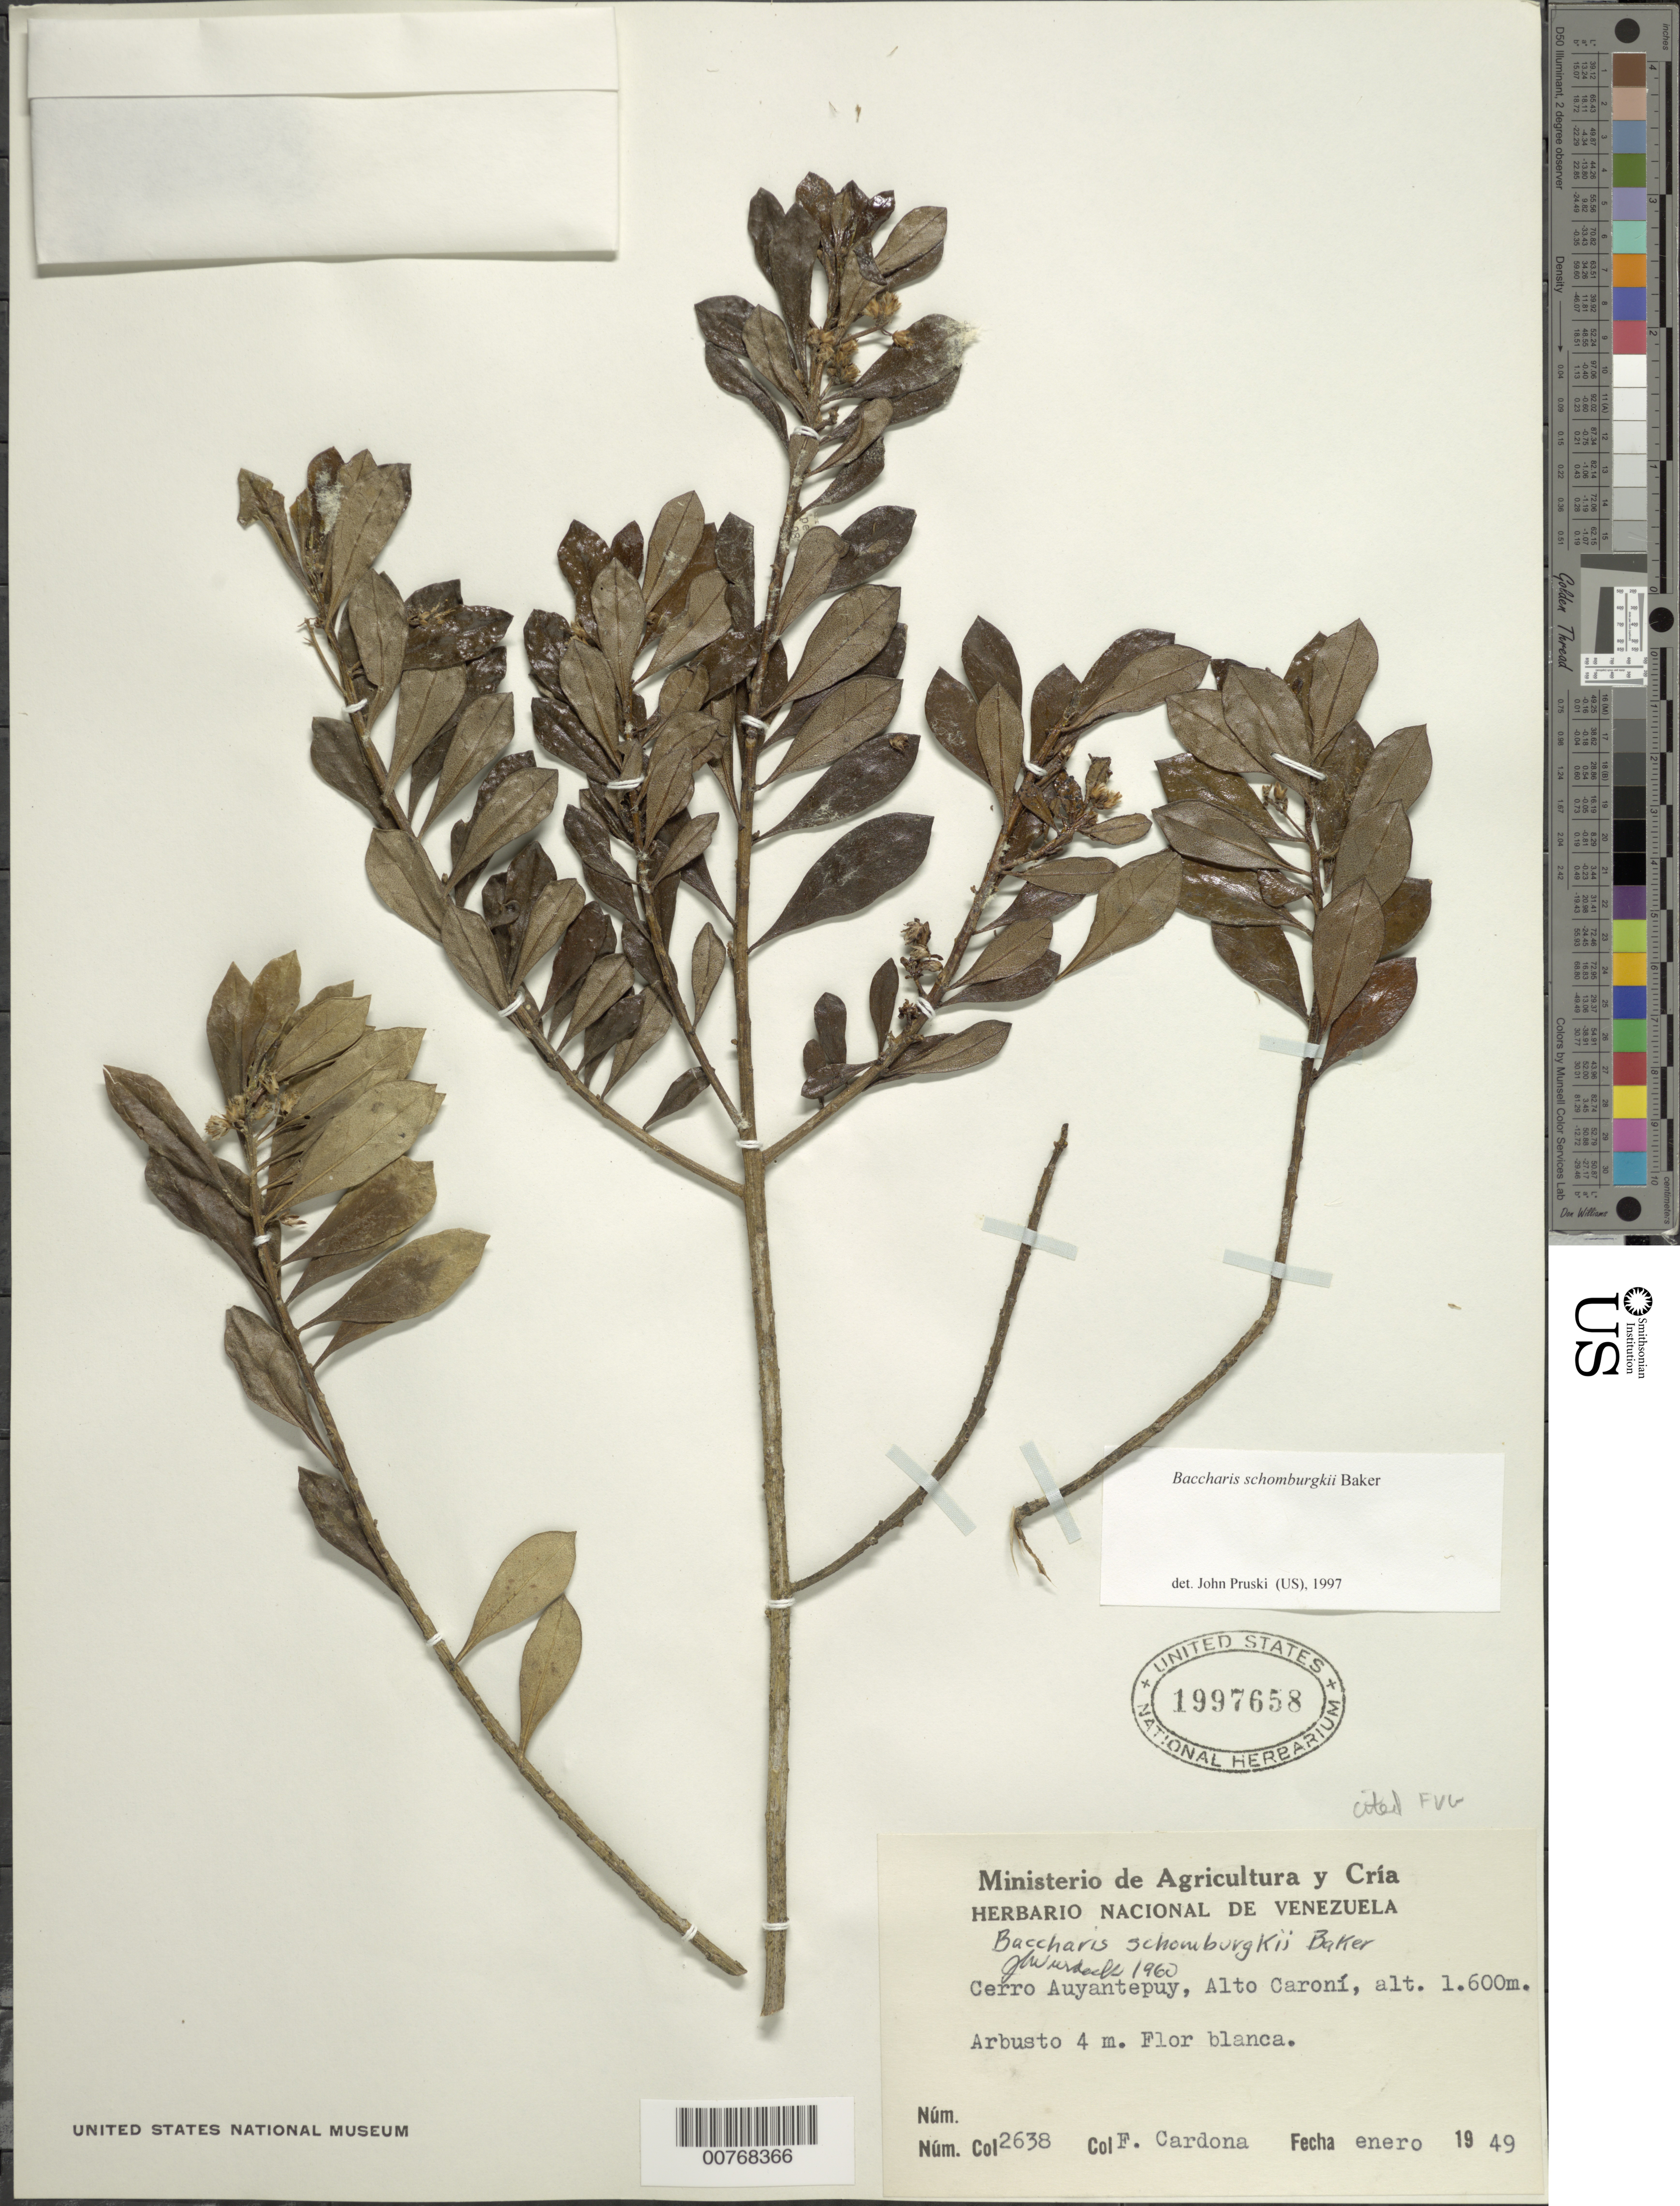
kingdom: Plantae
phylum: Tracheophyta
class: Magnoliopsida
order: Asterales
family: Asteraceae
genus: Baccharis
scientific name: Baccharis schomburgkii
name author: Baker in Mart.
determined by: Wurdack, John J., (US), US (UNITED STATES)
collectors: F. Cardona Puig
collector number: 2638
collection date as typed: Jan-49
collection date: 1949-01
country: Venezuela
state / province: Bolívar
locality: Cerro Auyantepuí, Alto Río Caroní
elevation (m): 1600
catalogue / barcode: US 1997658